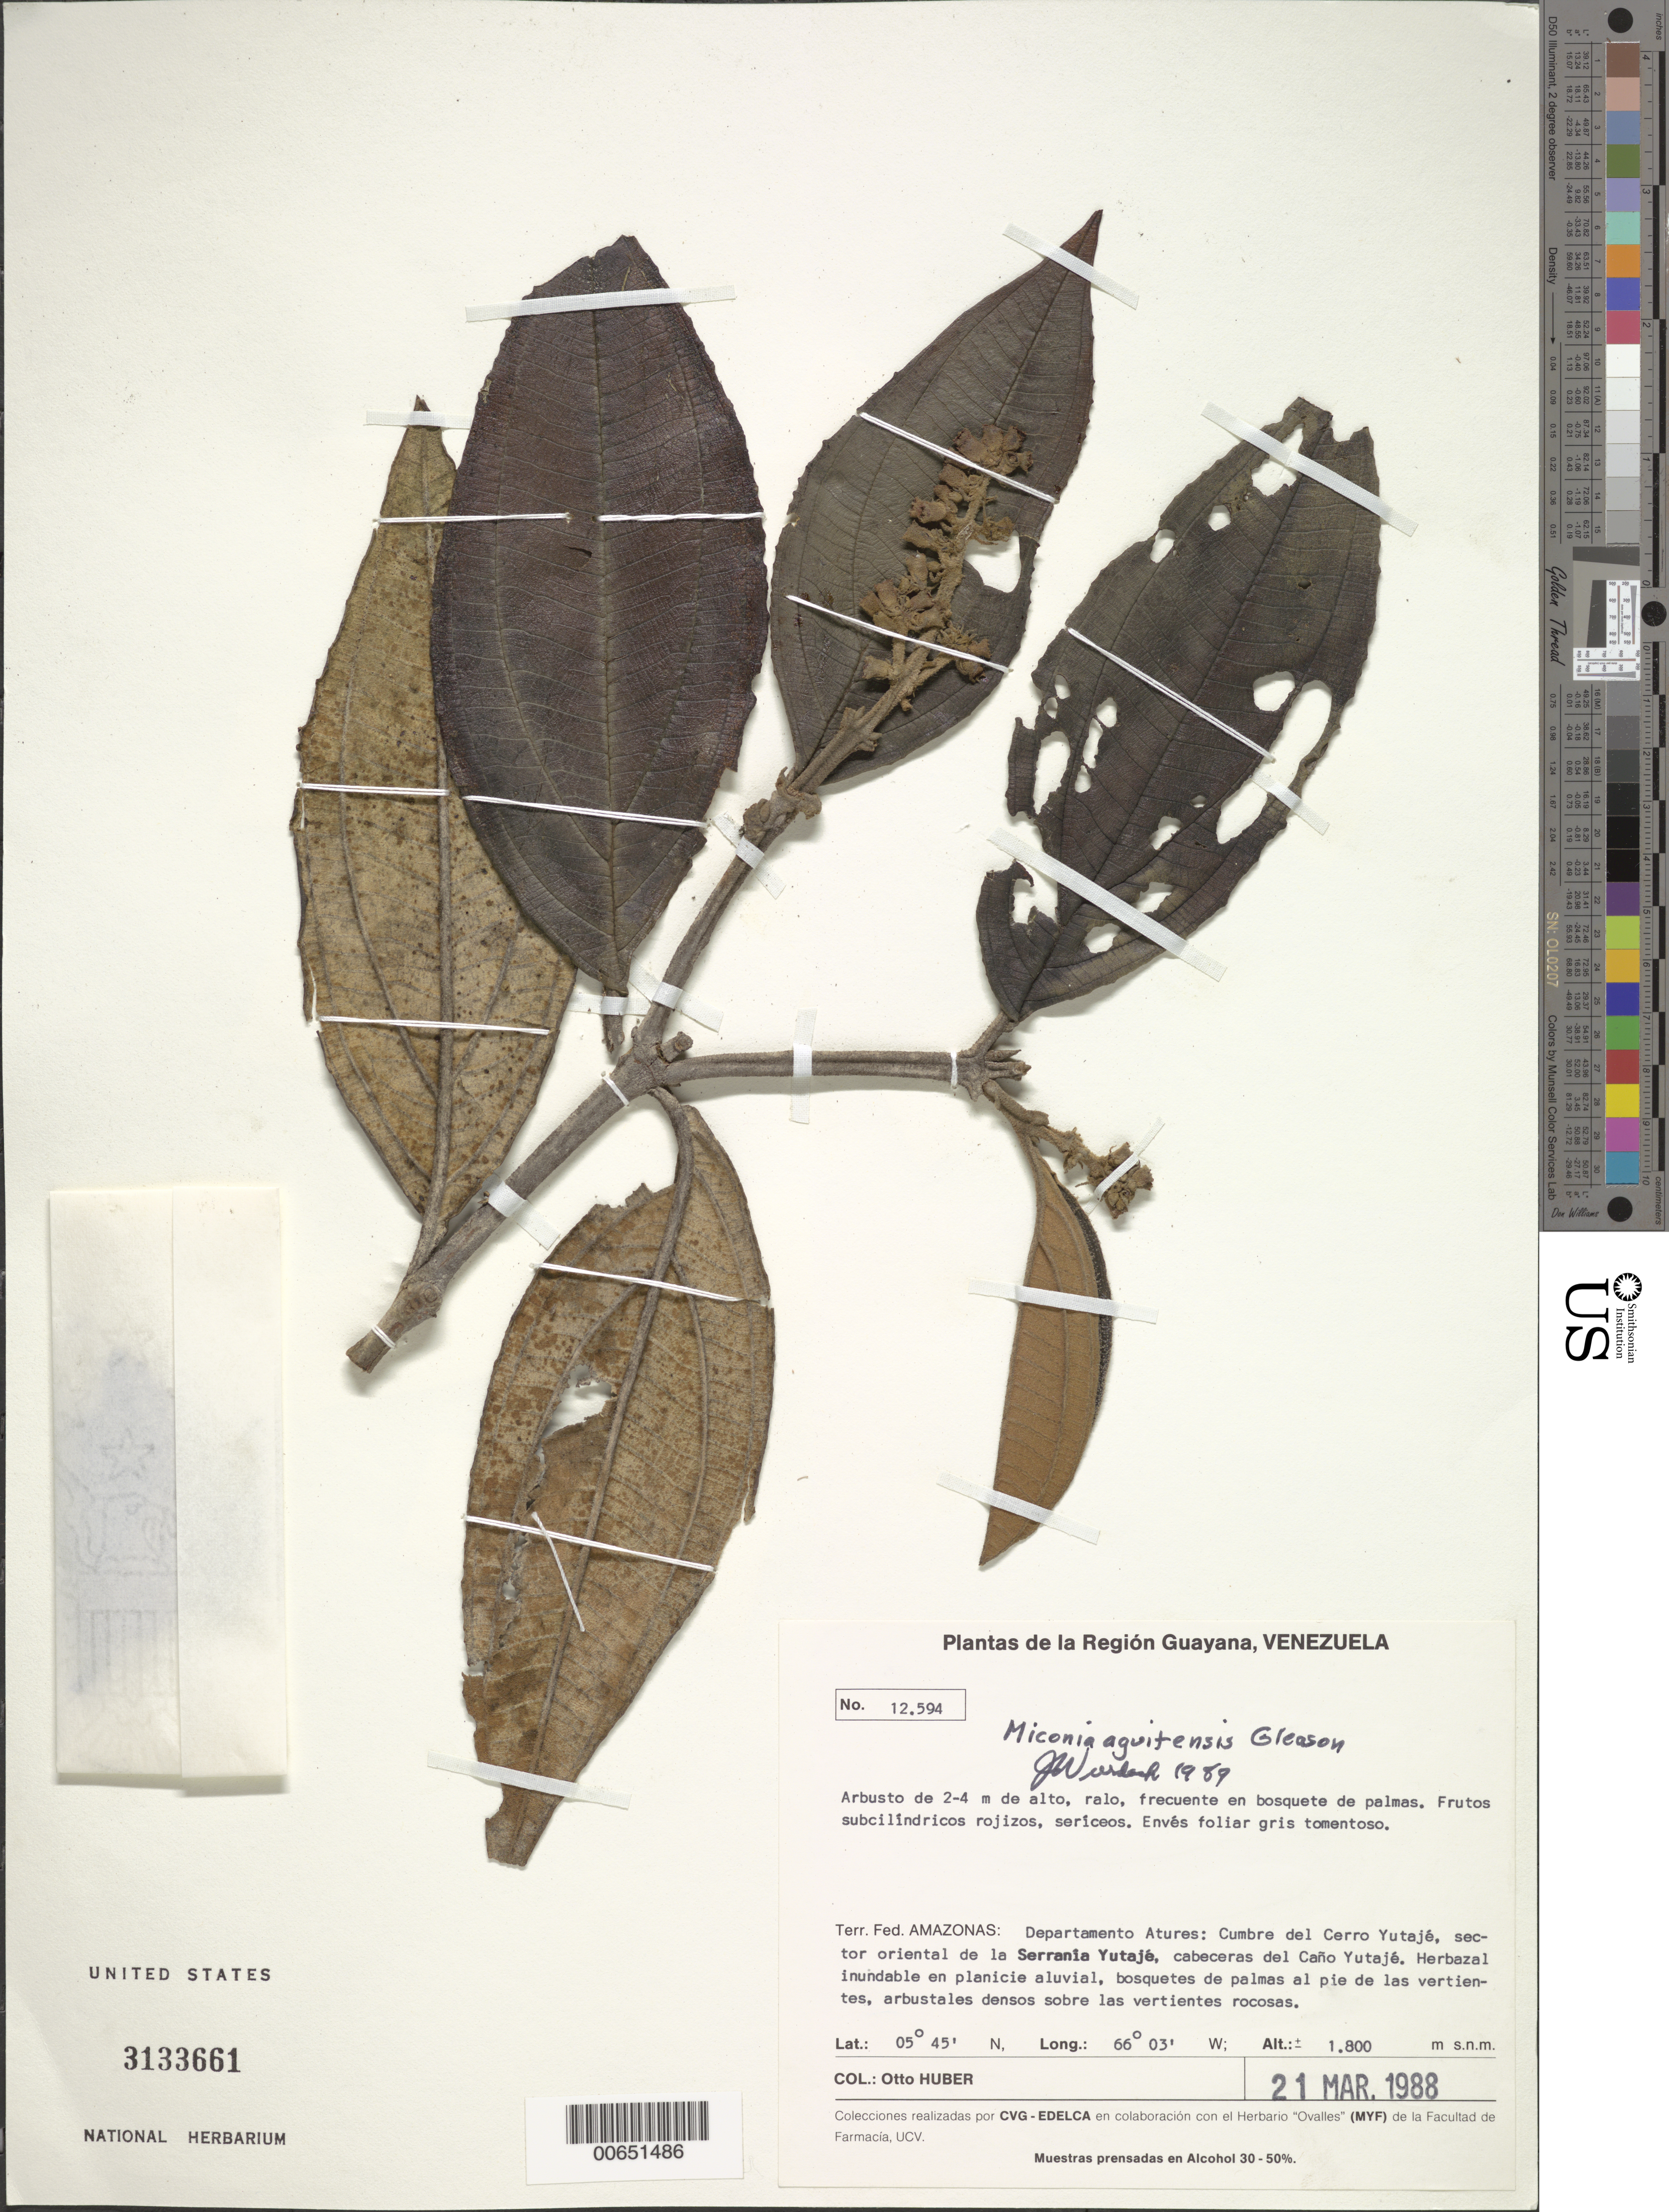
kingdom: Plantae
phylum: Tracheophyta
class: Magnoliopsida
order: Myrtales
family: Melastomataceae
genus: Miconia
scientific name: Miconia aguitensis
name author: Gleason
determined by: Wurdack, John J., (US), US (UNITED STATES)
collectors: O. Huber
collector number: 12594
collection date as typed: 21-Mar-88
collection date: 1988-03-21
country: Venezuela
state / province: Amazonas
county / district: Atures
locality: Cerro Yutajé, cumbre, sector oriental de la Serrania Yutajé, cabeceras del Caño Yutajé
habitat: Herbazal inundable planicie aluvial, bosquetes de palmas pié de las vertientes, arbustales densos sobre las vertientes rocosas; en bosquete de palmas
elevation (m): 1800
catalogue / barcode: US 3133661